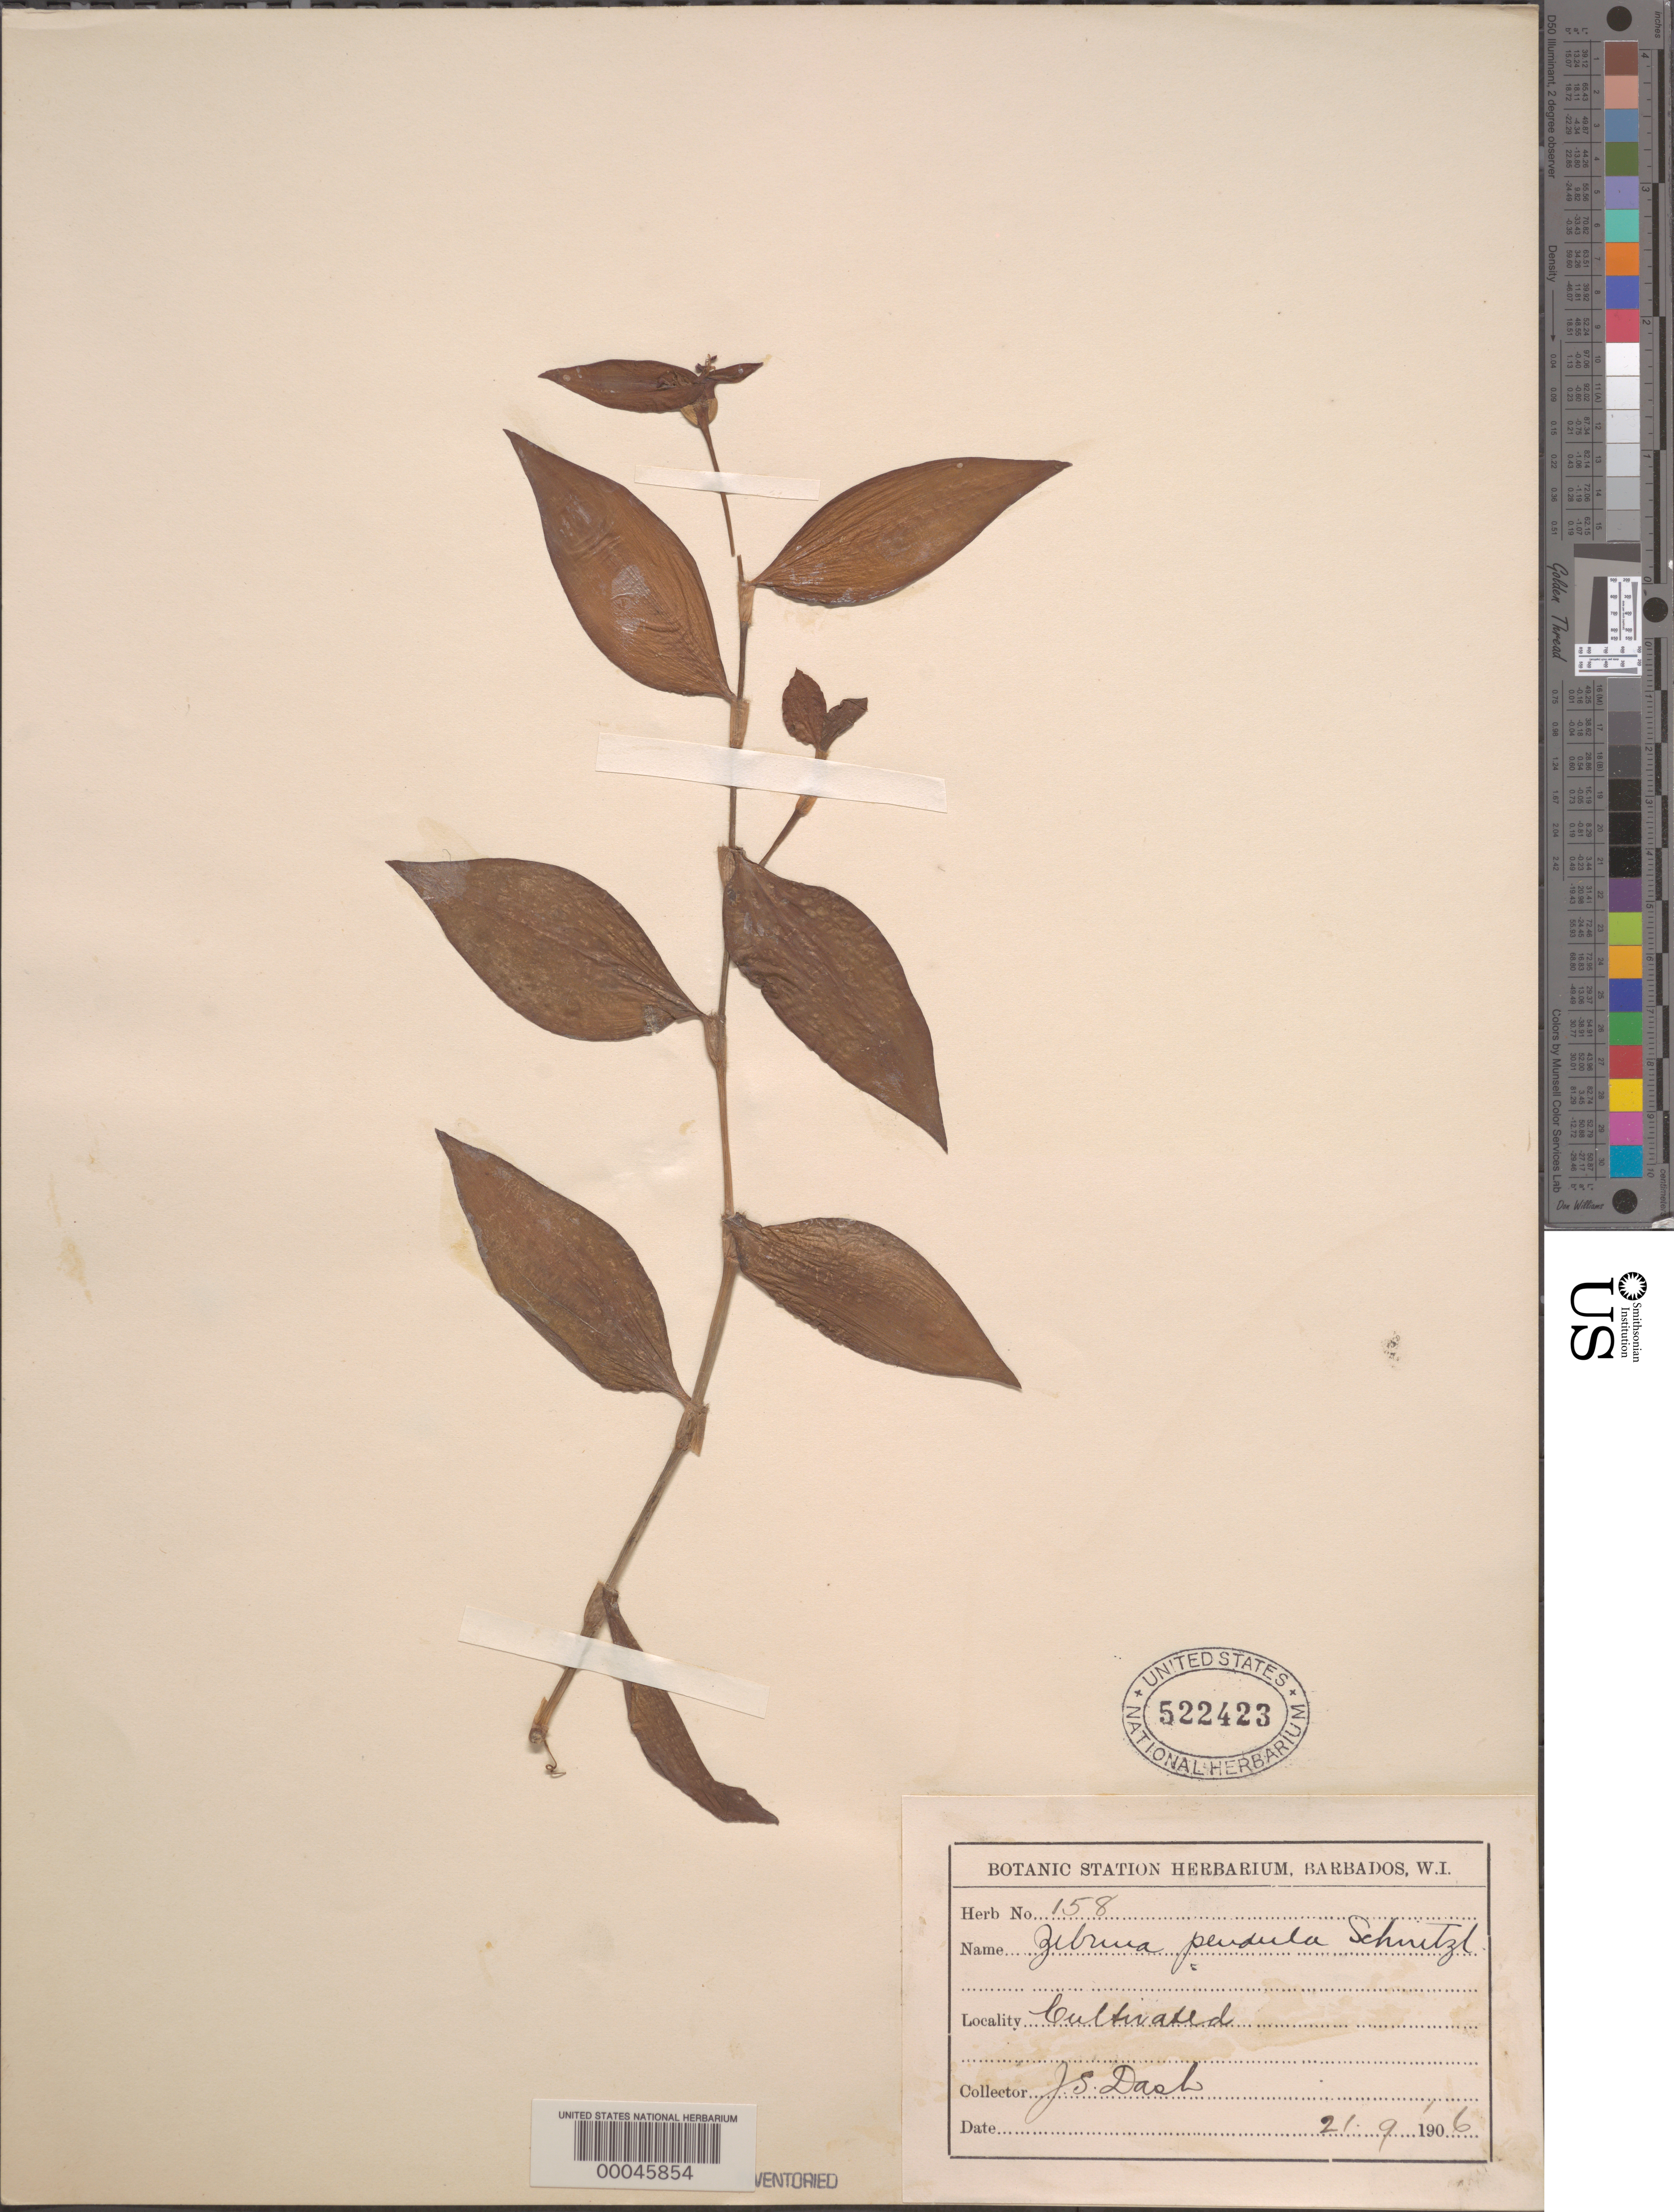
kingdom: Plantae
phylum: Tracheophyta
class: Liliopsida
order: Commelinales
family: Commelinaceae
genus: Tradescantia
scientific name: Tradescantia zebrina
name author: Bosse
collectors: J. Dash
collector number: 158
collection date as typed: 21 Sep 1906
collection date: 1906-09-21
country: Barbados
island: Windward Is.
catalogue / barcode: US 522423